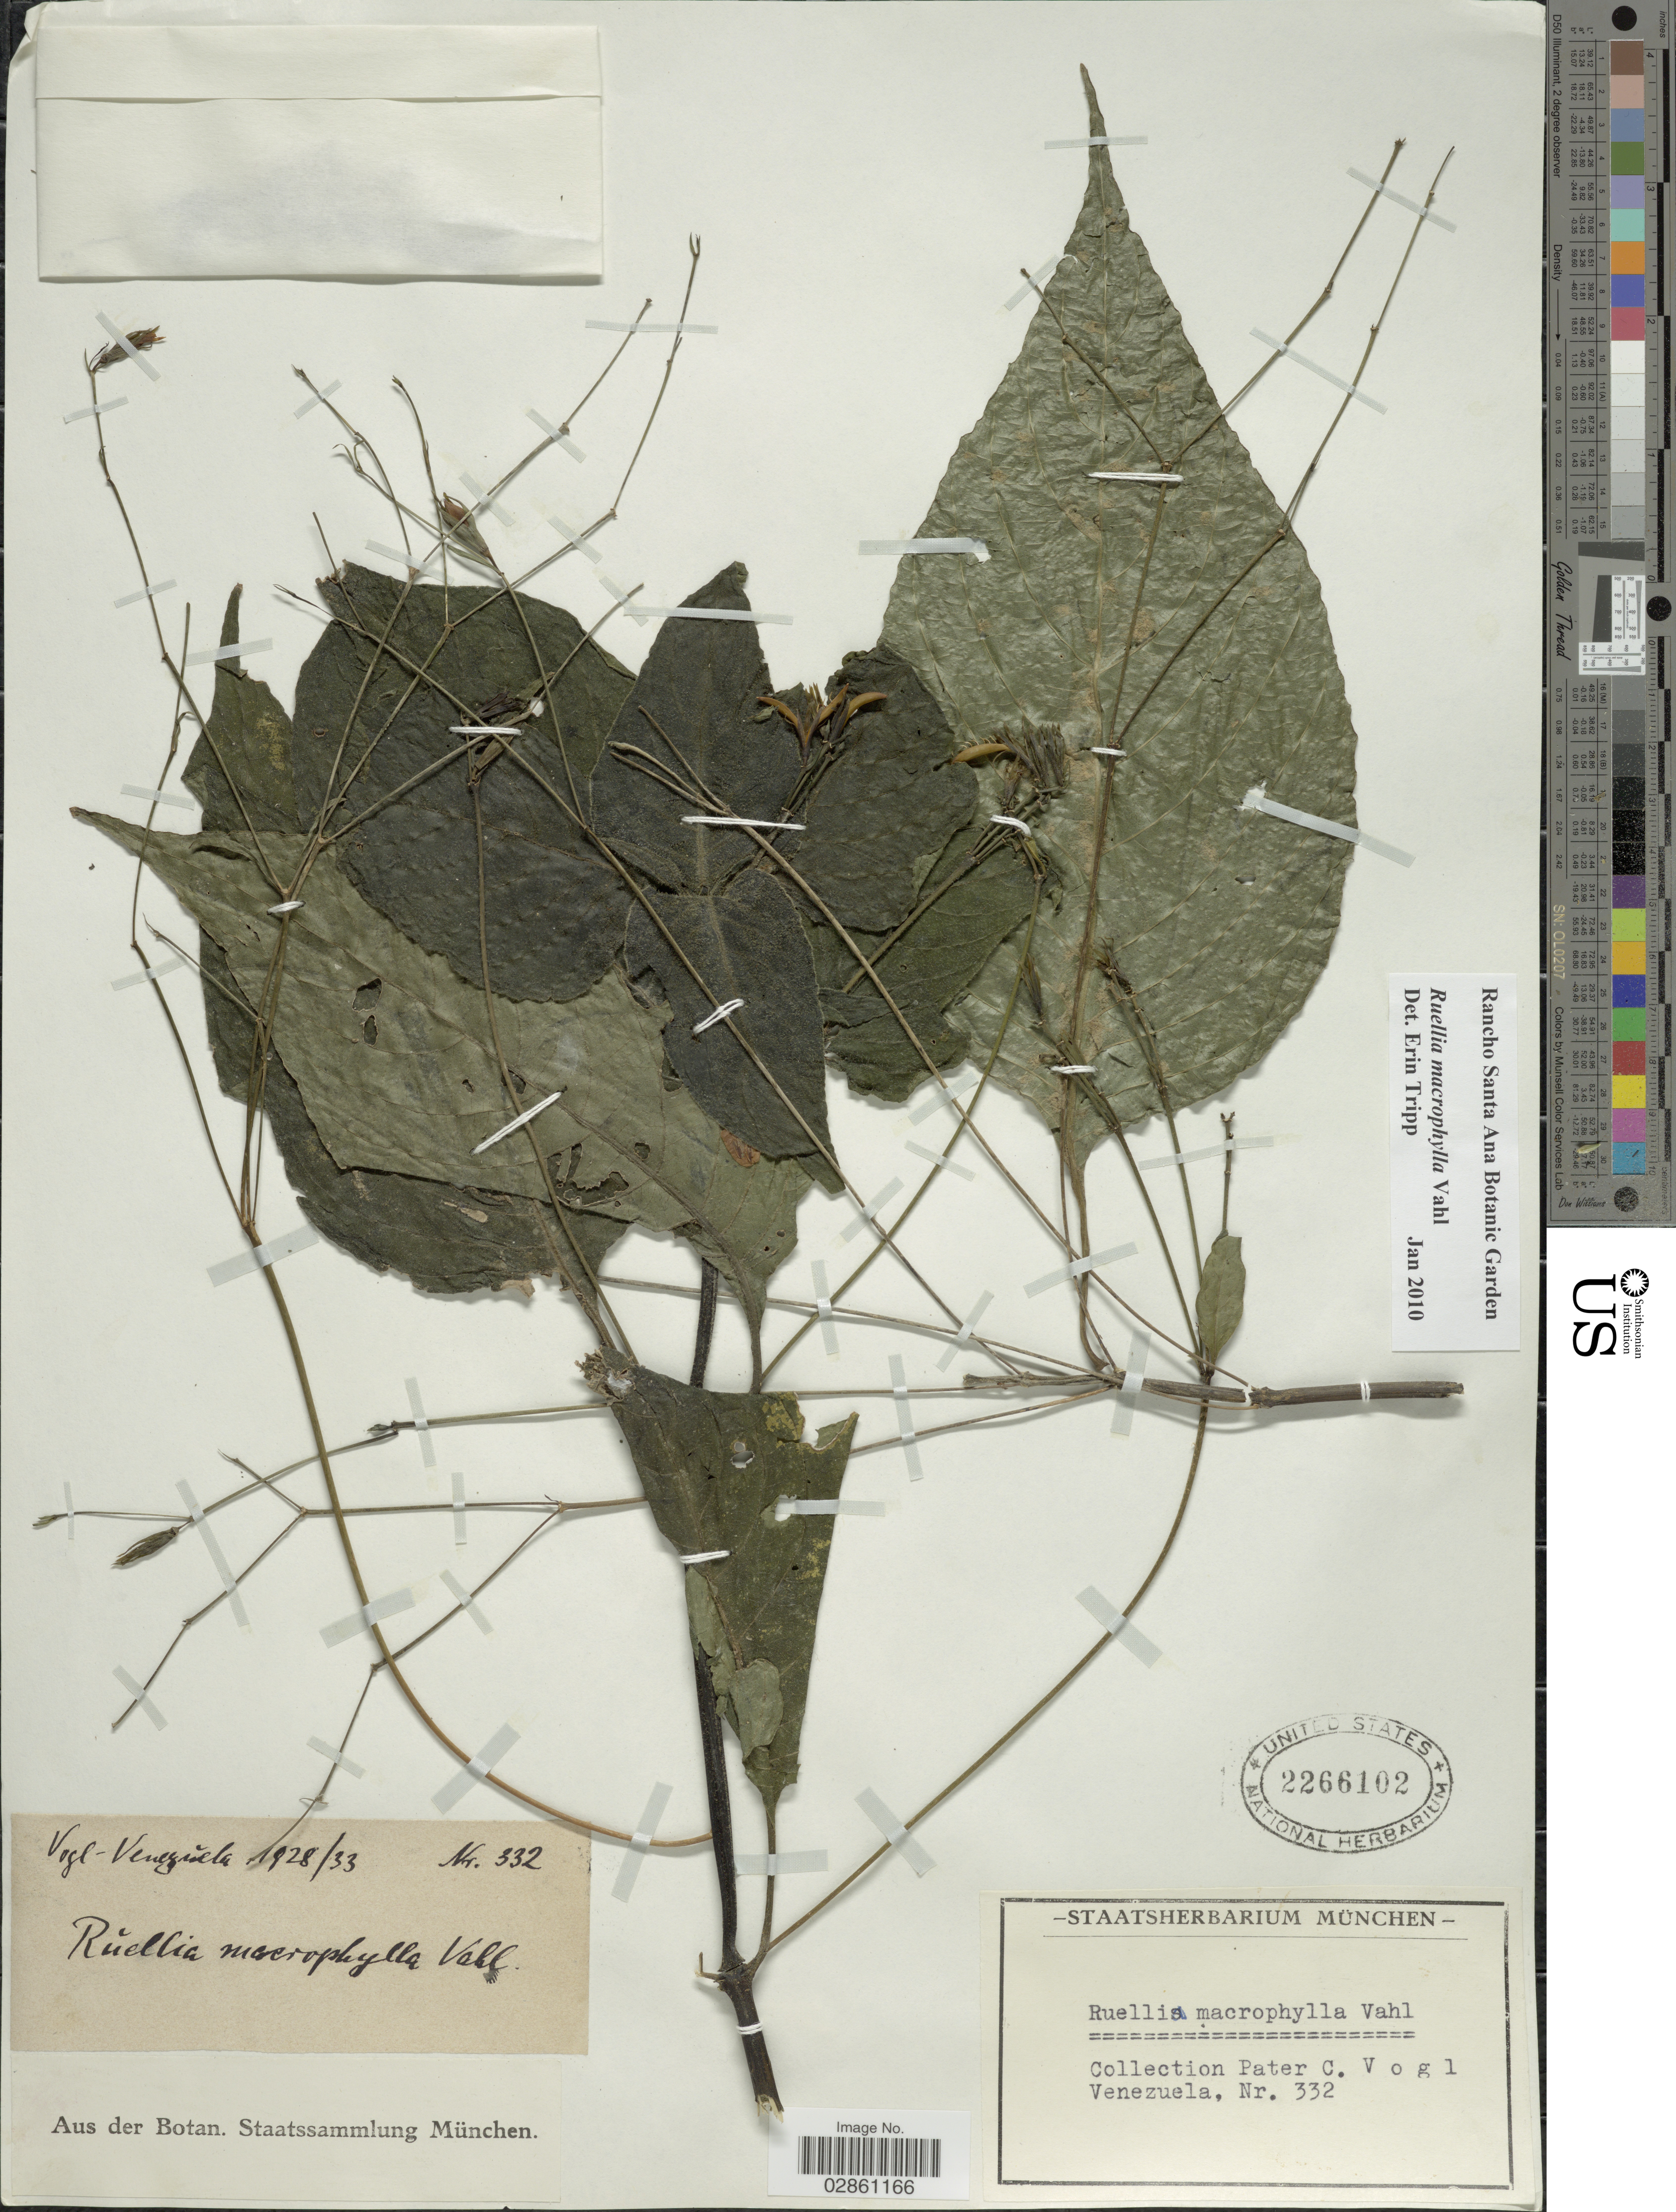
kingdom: Plantae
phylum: Tracheophyta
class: Magnoliopsida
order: Lamiales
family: Acanthaceae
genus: Ruellia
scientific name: Ruellia macrophylla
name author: Vahl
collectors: P. Vogl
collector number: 332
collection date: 1925/1933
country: Venezuela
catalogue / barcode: US 2266102